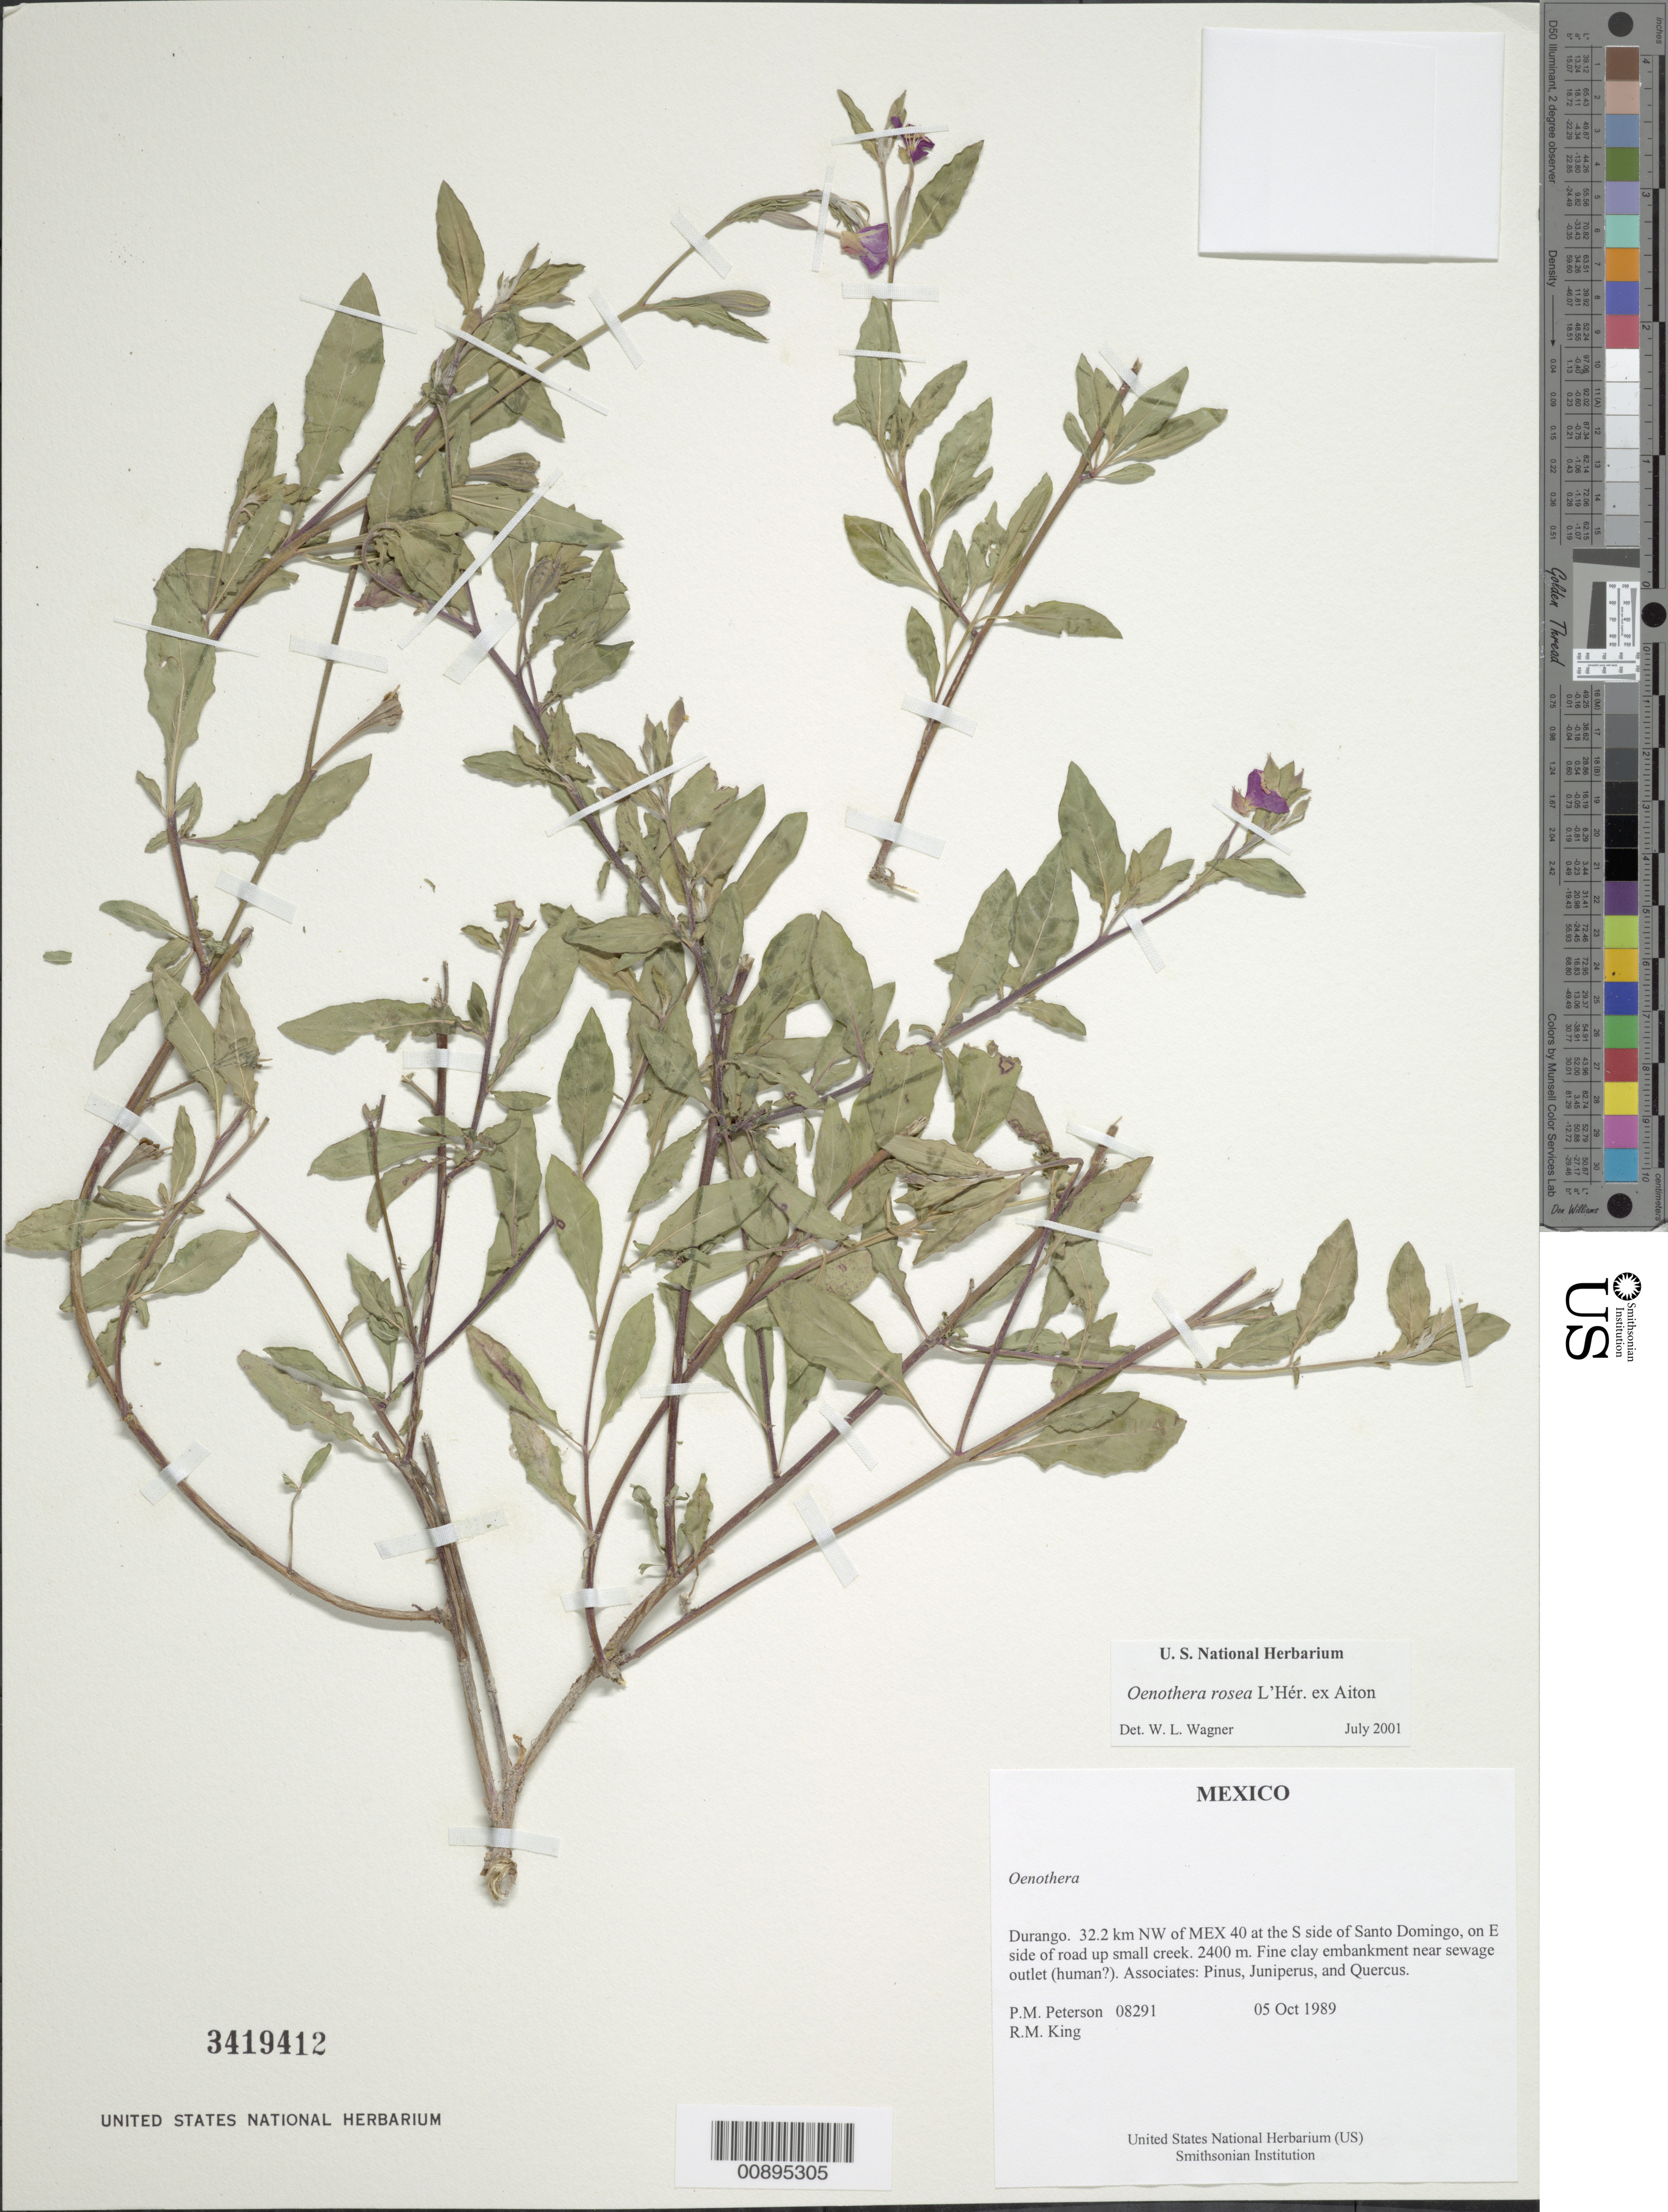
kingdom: Plantae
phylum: Tracheophyta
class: Magnoliopsida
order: Myrtales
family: Onagraceae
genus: Oenothera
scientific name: Oenothera rosea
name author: L'Hér. ex Aiton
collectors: P. M. Peterson & R. M. King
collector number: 08291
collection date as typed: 05 Oct 1989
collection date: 1989-10-05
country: Mexico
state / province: Durango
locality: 32.2 km NW of MEX 40 at the S side of Santo Domingo, on E side of road up small creek.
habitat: Fine clay embankment near sewage outlet (human?). Associates: Pinus, Juniperus, and Quercus.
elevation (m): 2400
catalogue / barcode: US 3419412